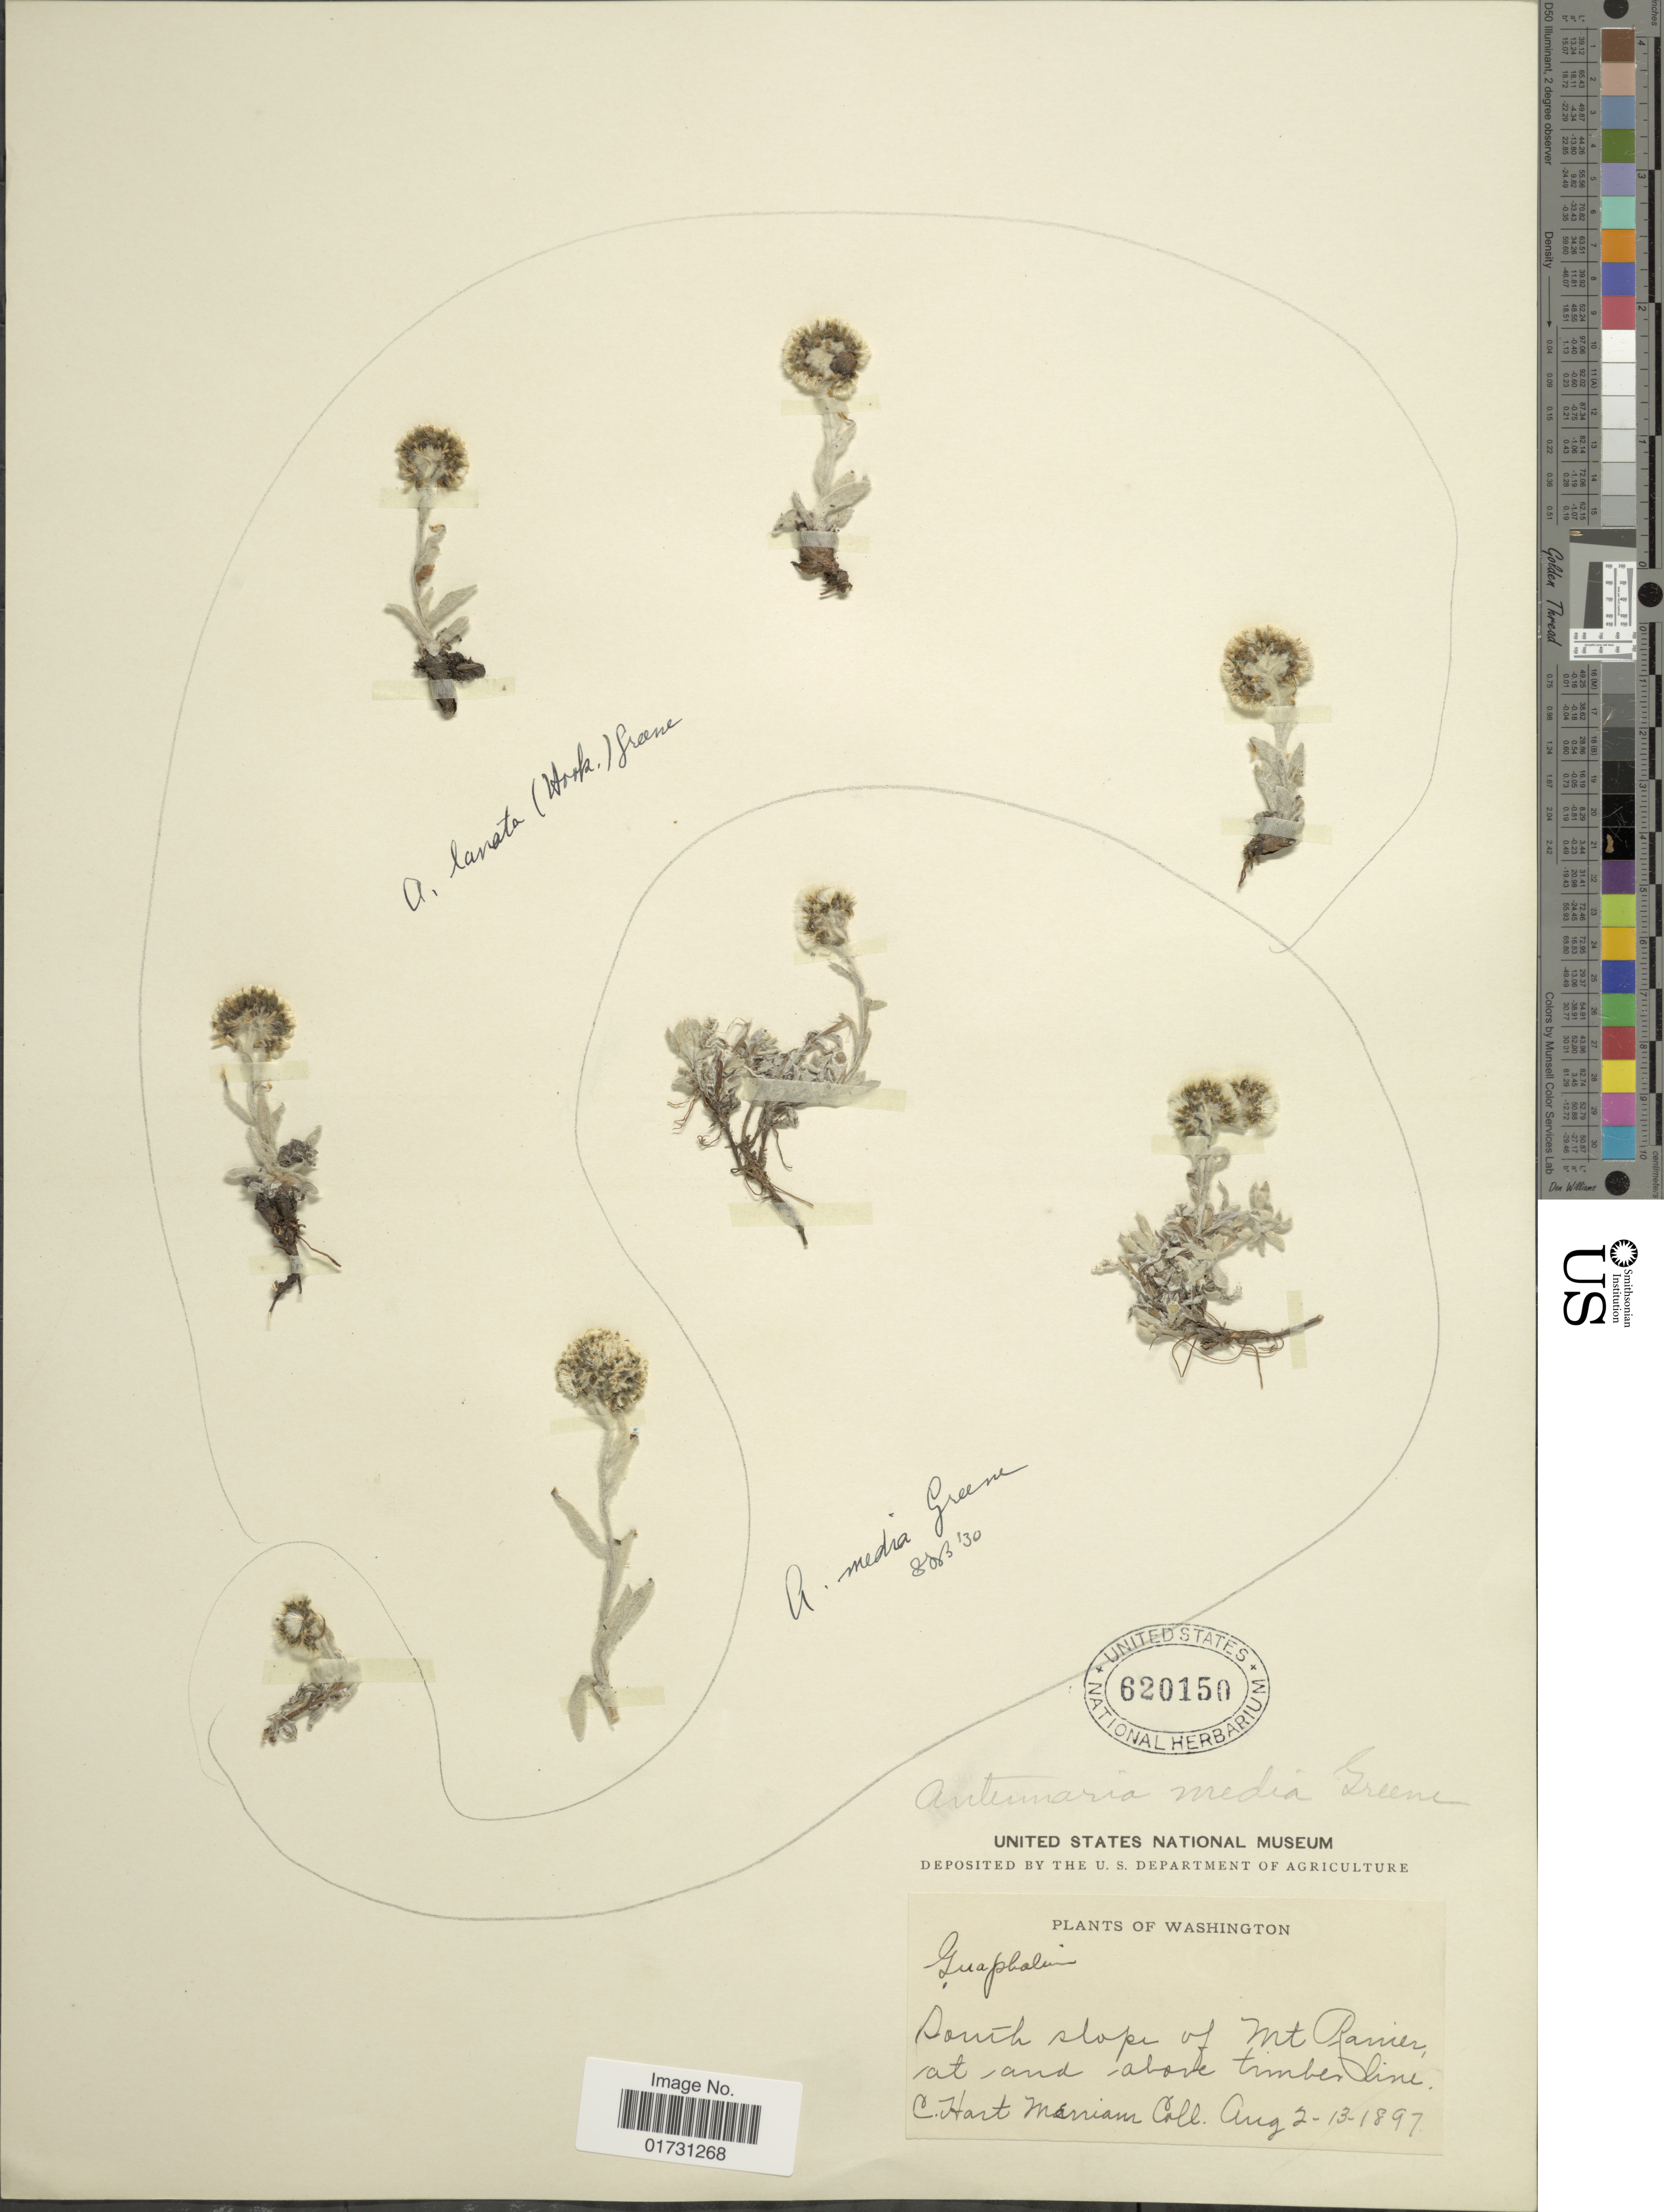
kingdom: Plantae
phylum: Tracheophyta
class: Magnoliopsida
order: Asterales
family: Asteraceae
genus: Antennaria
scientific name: Antennaria media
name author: Greene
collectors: C. Merriam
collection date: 1897-08-02/1897-08-13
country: United States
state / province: Washington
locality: South slope of Mt. Ranier, at and above timber line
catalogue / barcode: US 620150